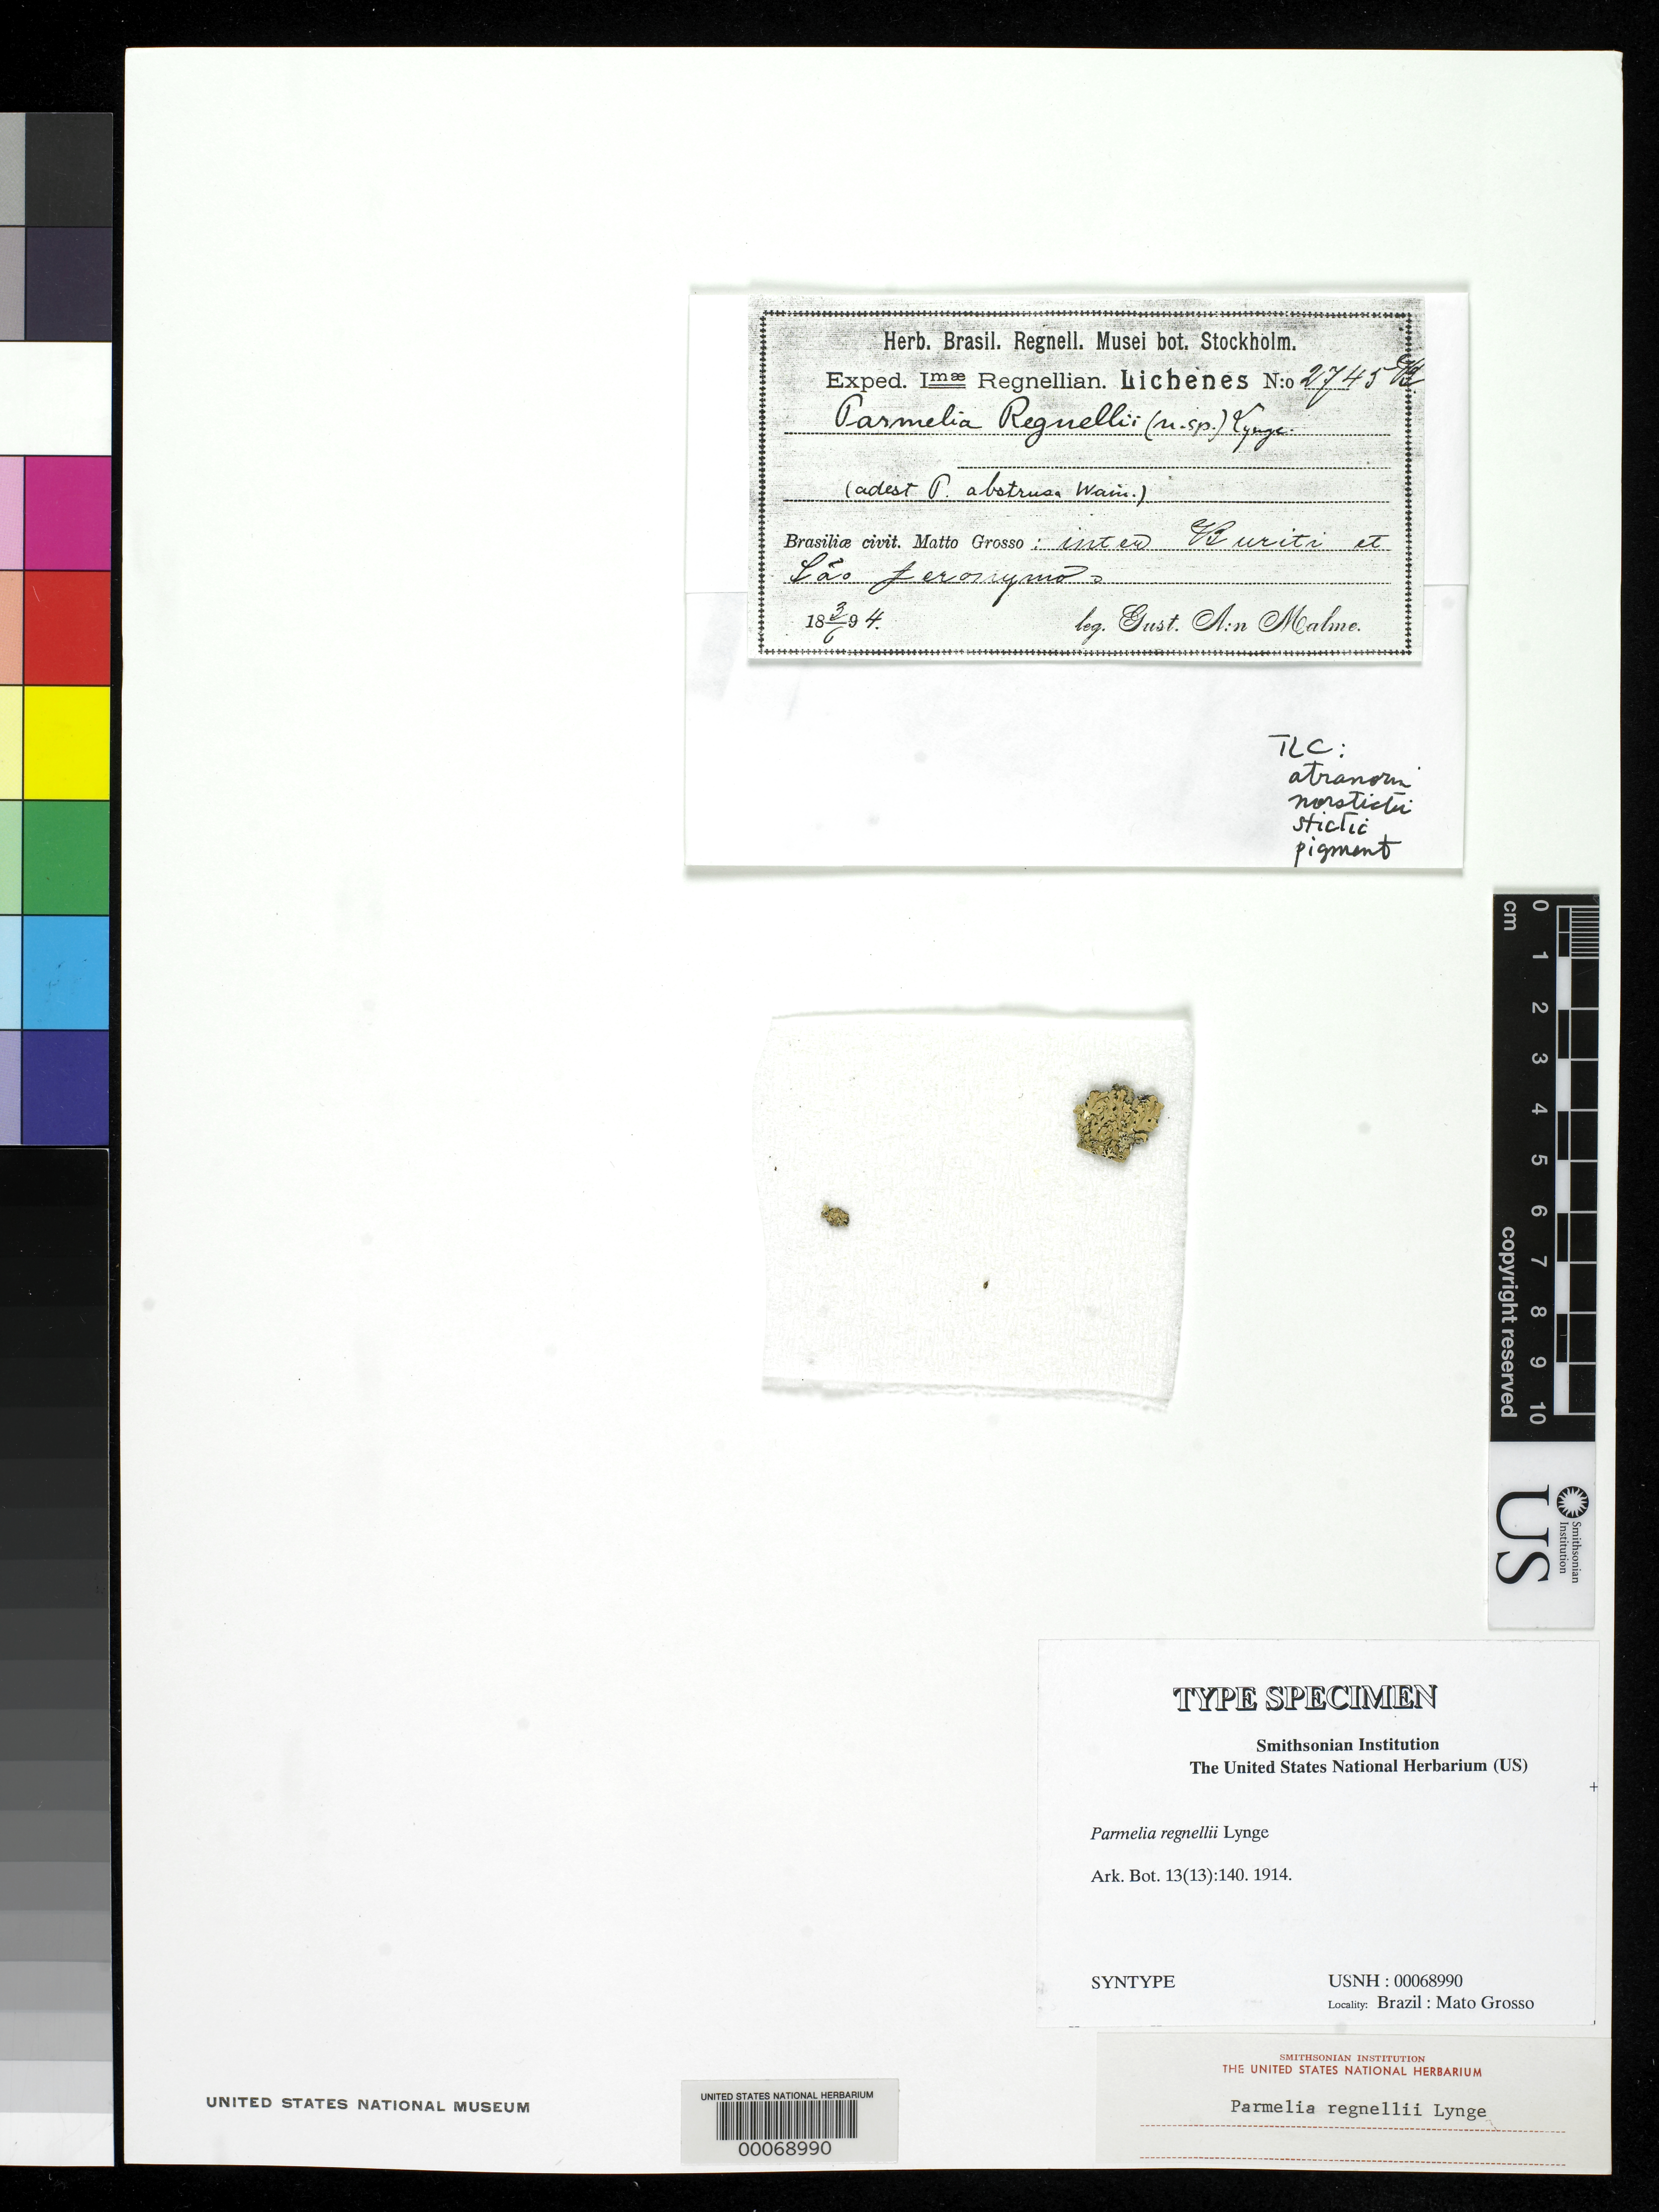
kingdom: Fungi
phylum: Ascomycota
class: Lecanoromycetes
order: Lecanorales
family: Parmeliaceae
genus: Parmelia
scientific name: Parmelia regnellii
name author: Lynge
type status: Syntype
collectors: G. O. A. Malme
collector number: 2745 (Exped. Regn. No.)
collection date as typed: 03 Jun 1894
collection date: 1894-06-03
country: Brazil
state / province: Mato Grosso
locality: Inter Buriti et Sao Jeronymo. [Between Buriti & Sao Jeronymo.]